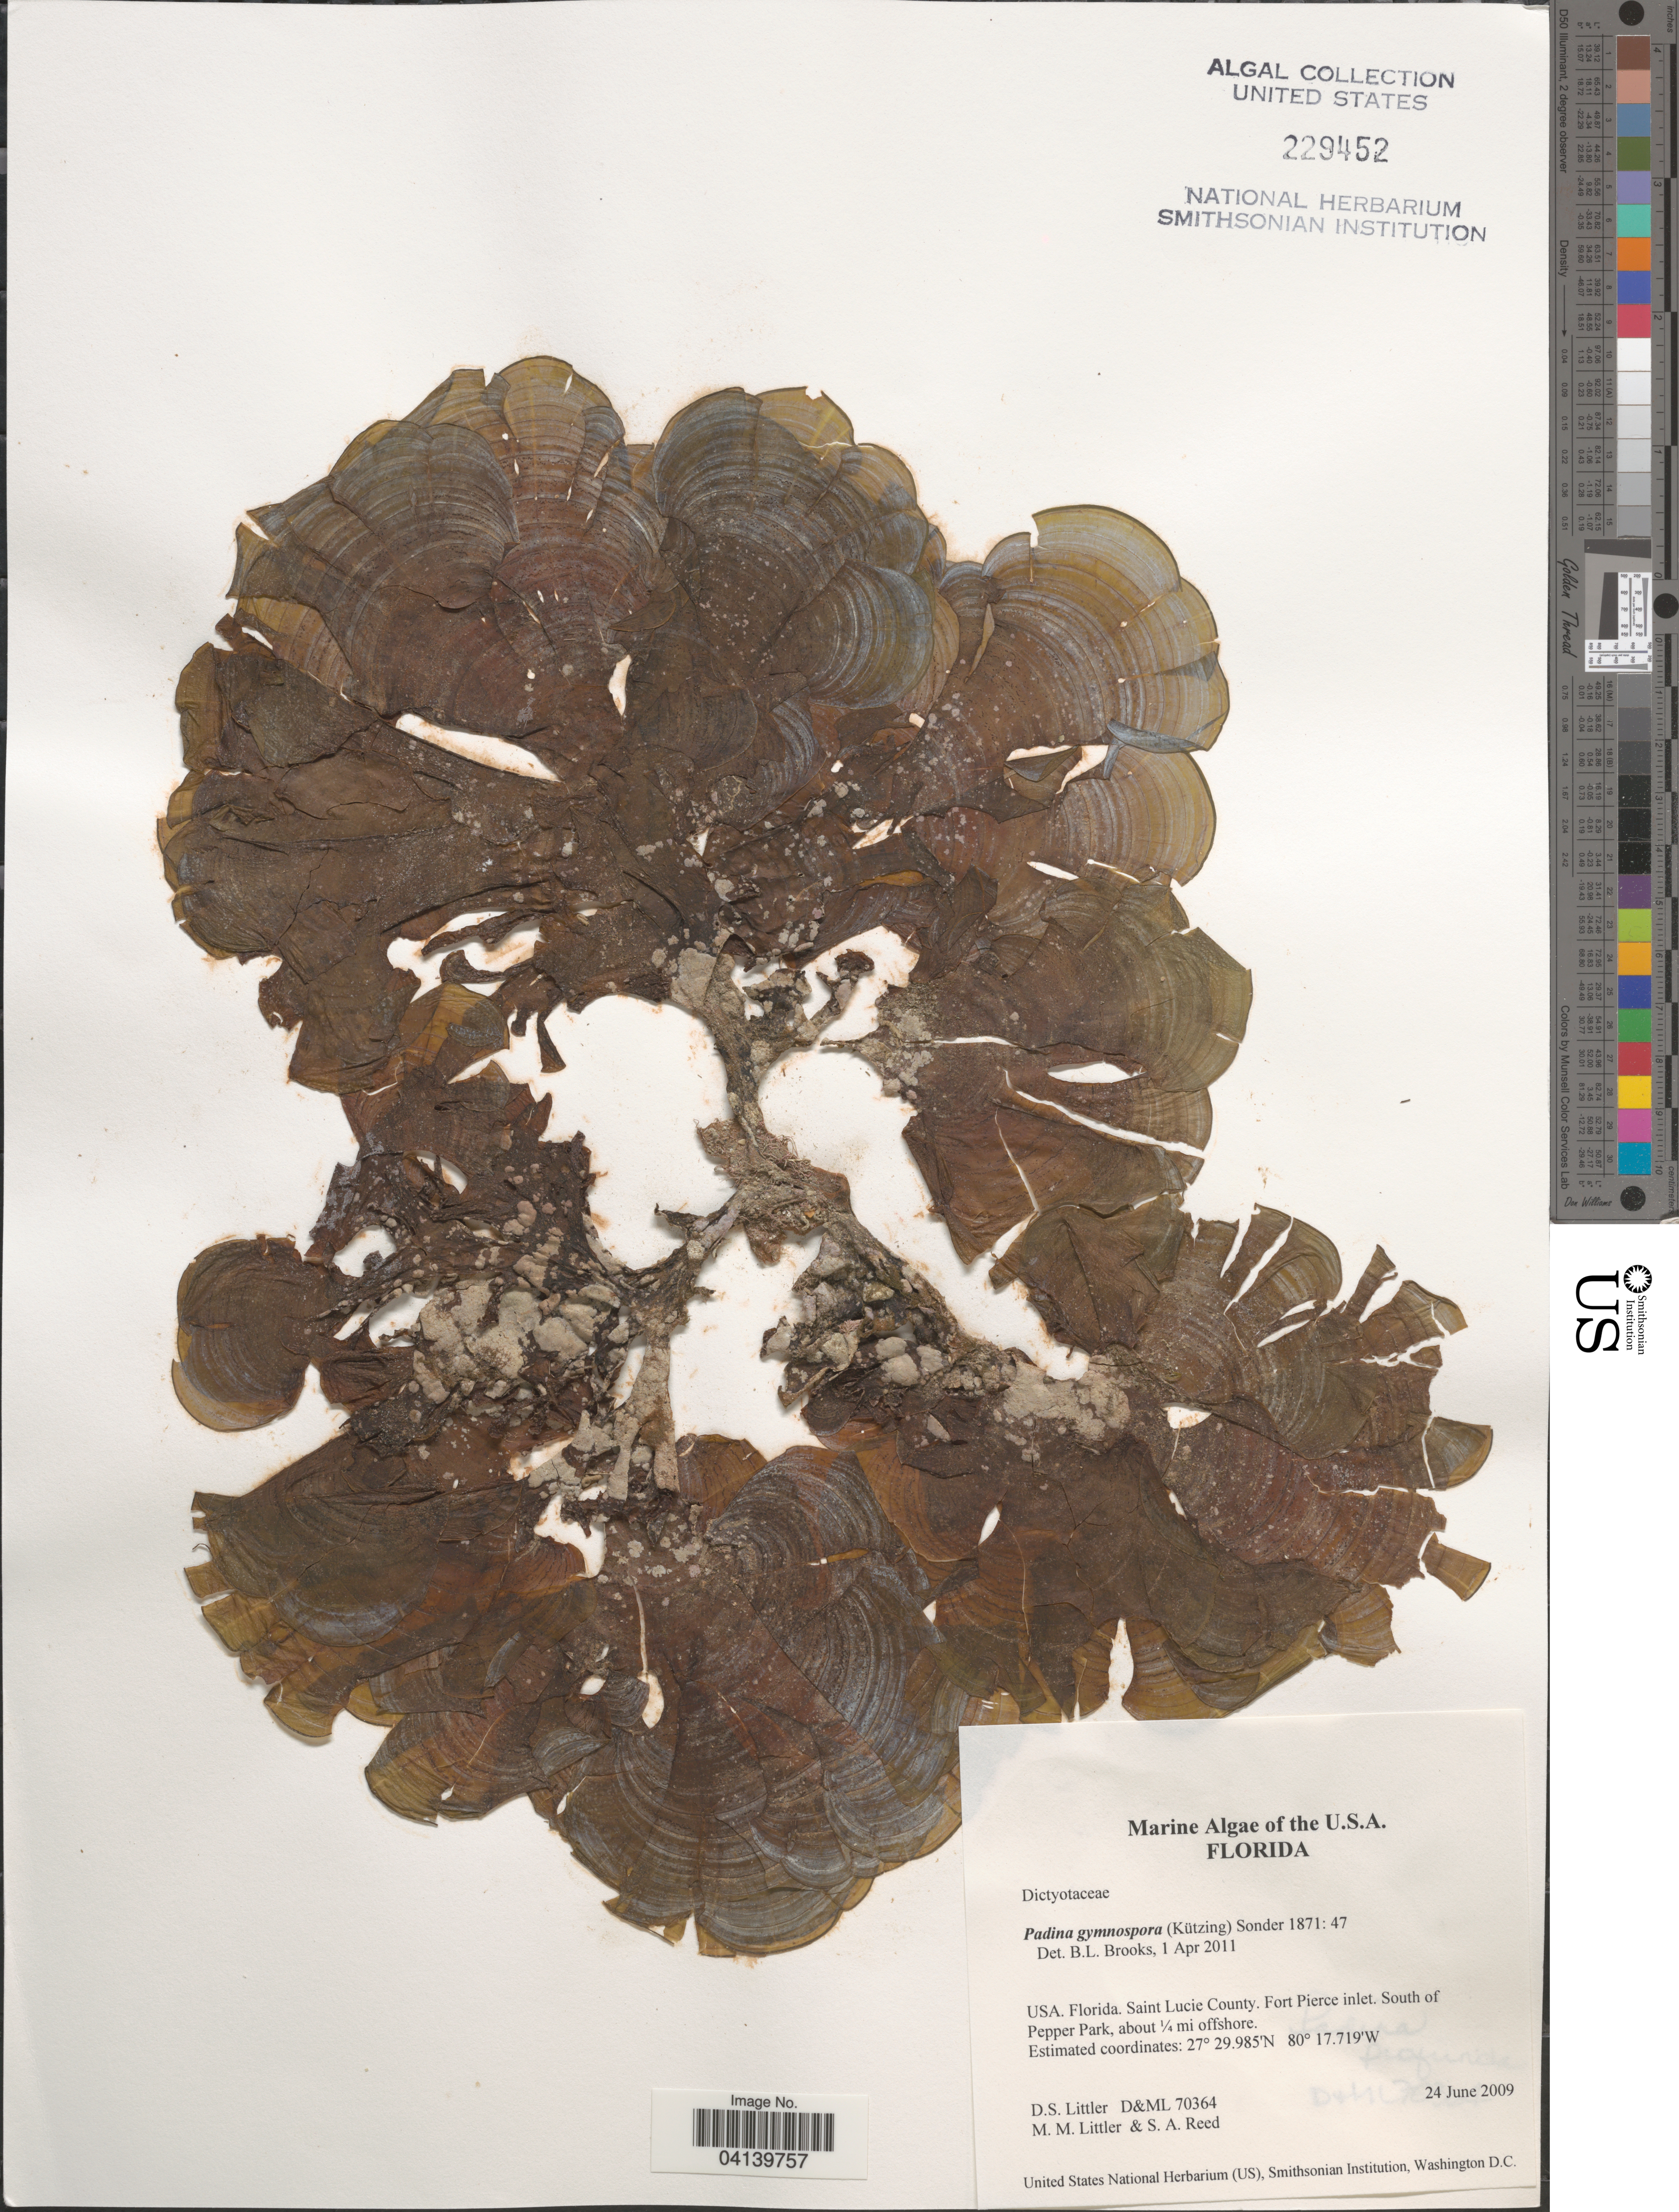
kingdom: Chromista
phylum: Ochrophyta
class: Phaeophyceae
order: Dictyotales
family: Dictyotaceae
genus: Padina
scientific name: Padina gymnospora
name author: (Kütz.) O.G. Sond.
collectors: D. S. Littler & S. Reed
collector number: D&ML 70364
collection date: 2009-06-24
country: United States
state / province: Florida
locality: Saint Lucie County. Fort Pierce inlet. South of Pepper Park, about ¼ mi offshore.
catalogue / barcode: US 229452